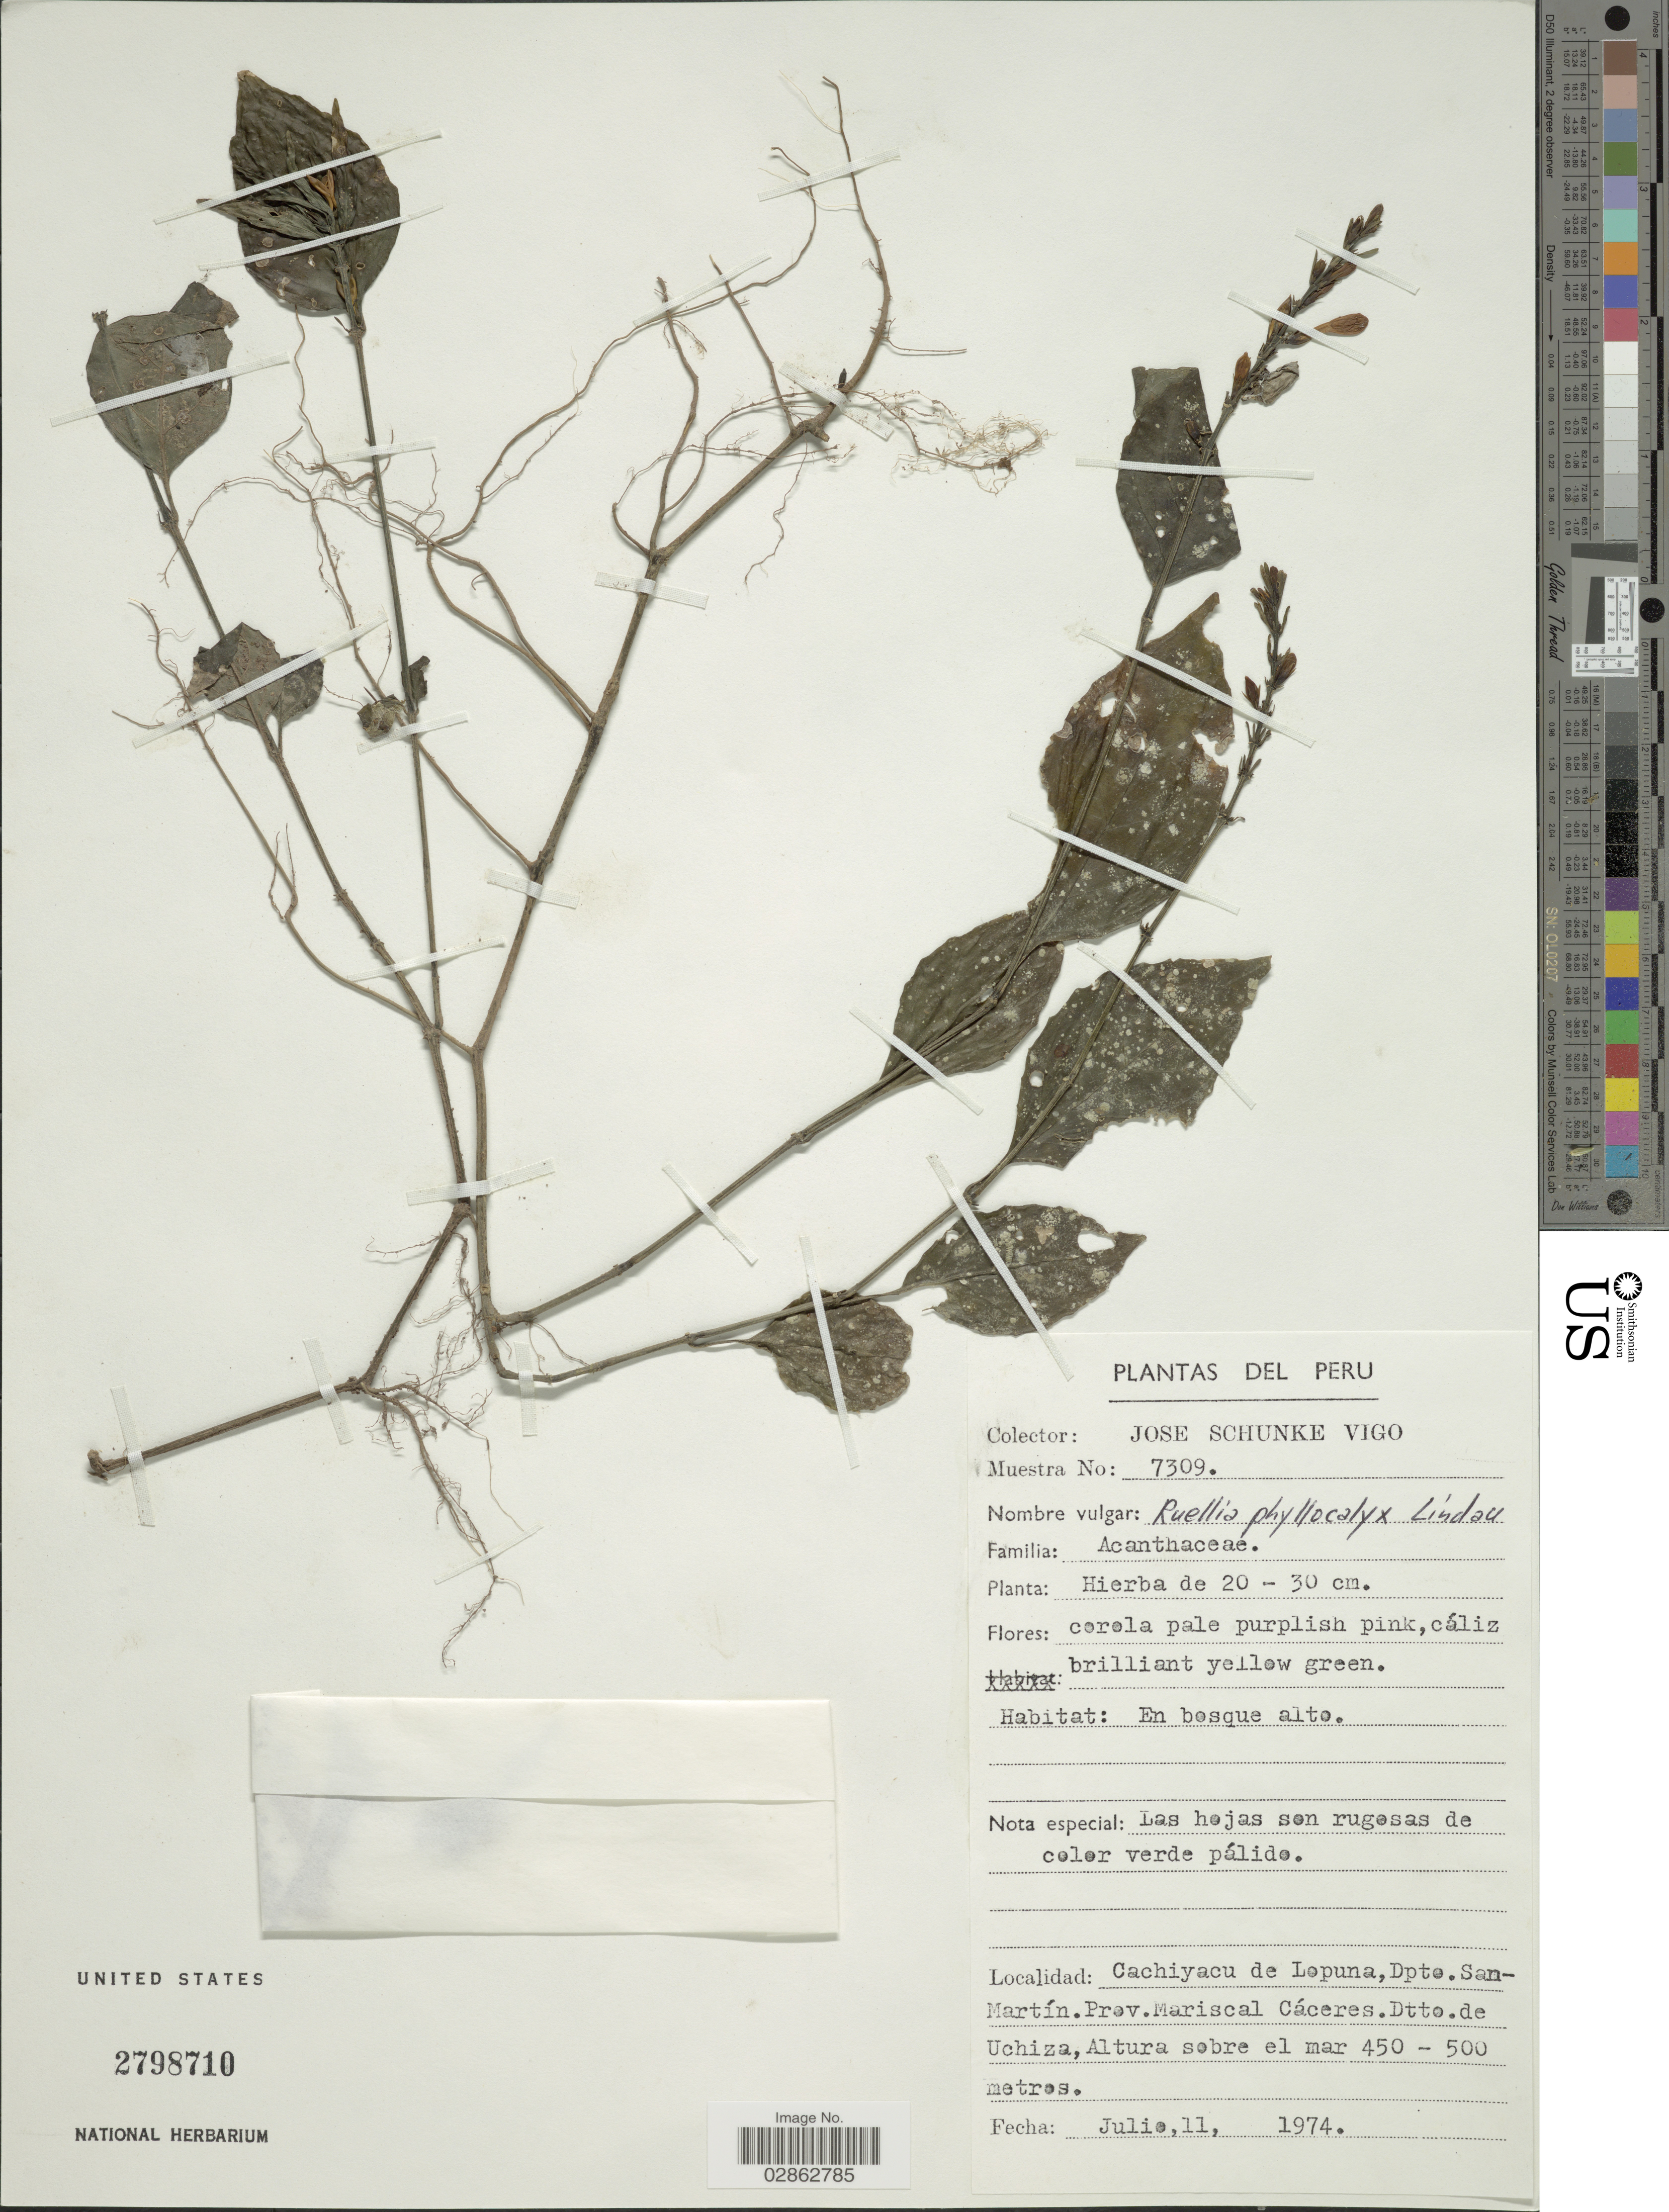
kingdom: Plantae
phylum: Tracheophyta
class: Magnoliopsida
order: Lamiales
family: Acanthaceae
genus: Ruellia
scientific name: Ruellia sp.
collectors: J. Schunke Vigo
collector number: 7309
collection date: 1974-07-11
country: Peru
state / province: San Martín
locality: Cachiyacu de Lopuna, Dpto. San Martín. Prov. Mariscal Cáceres. Dtto. de Uchiza.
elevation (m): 450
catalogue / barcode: US 2798710